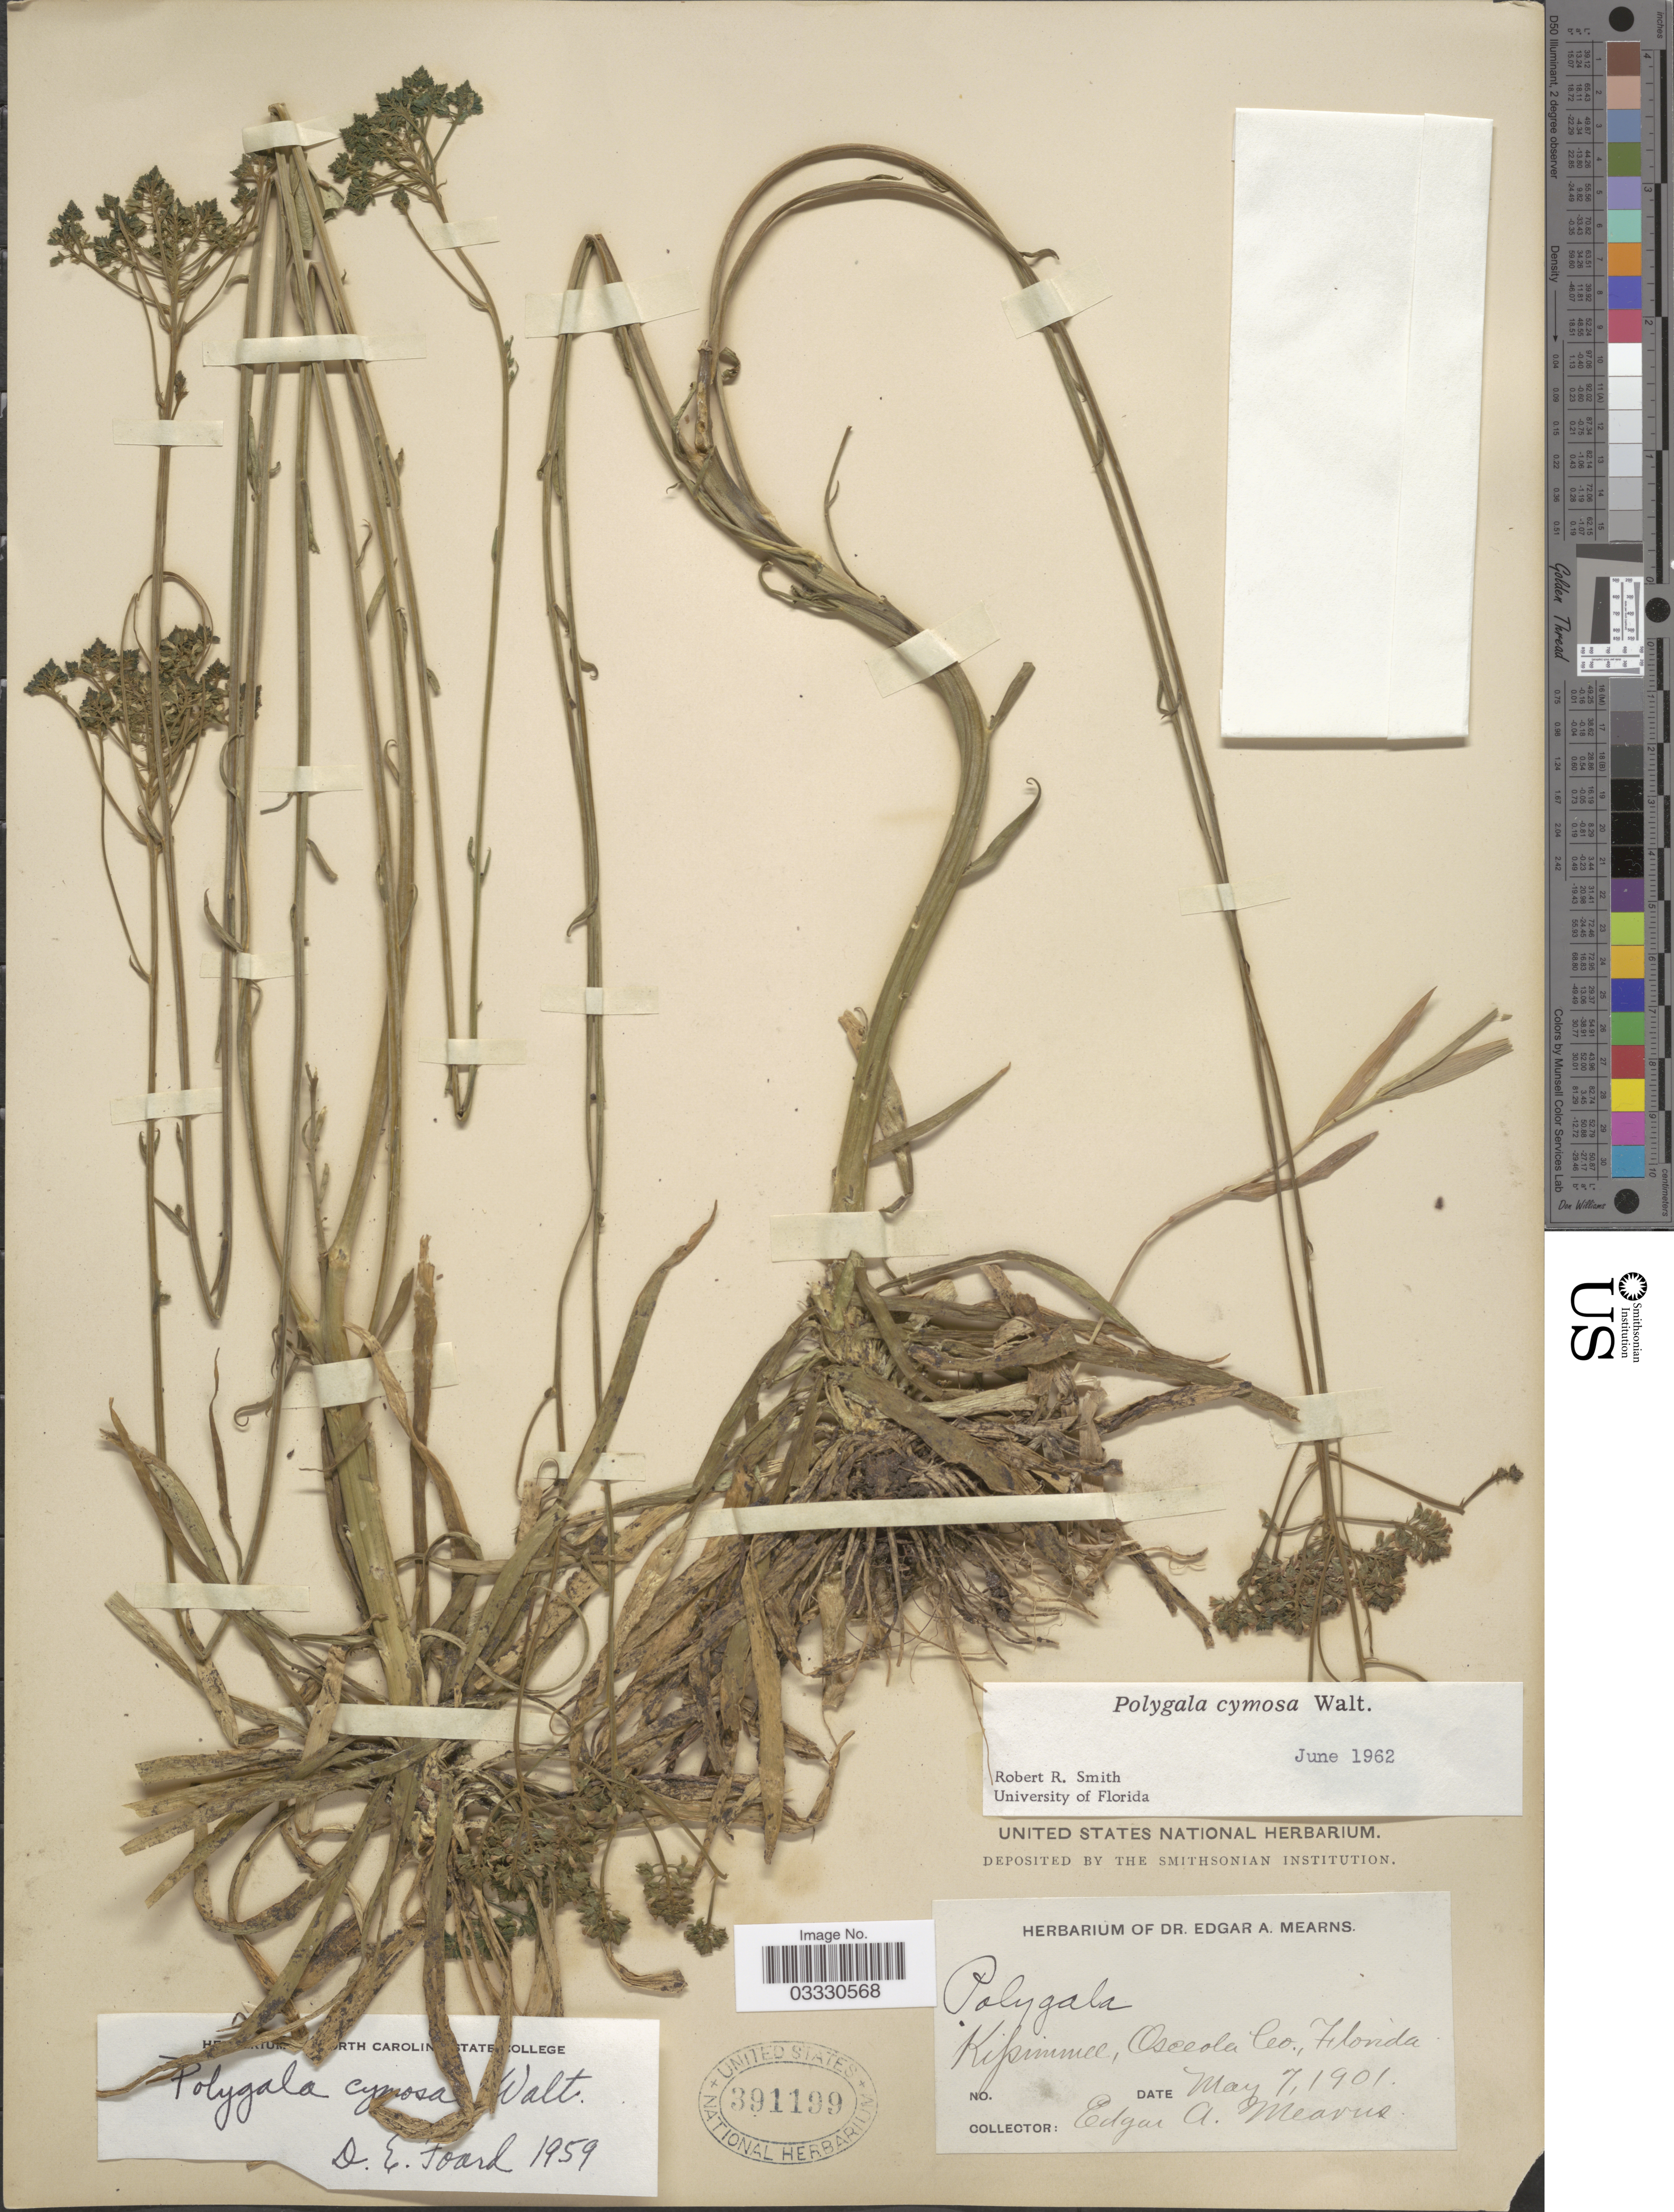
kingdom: Plantae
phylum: Tracheophyta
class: Magnoliopsida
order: Fabales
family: Polygalaceae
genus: Polygala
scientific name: Polygala cymosa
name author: Walter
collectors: E. A. Mearns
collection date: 1901-05-07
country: United States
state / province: Florida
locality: Kissimmee, Osceola Co.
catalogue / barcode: US 391199